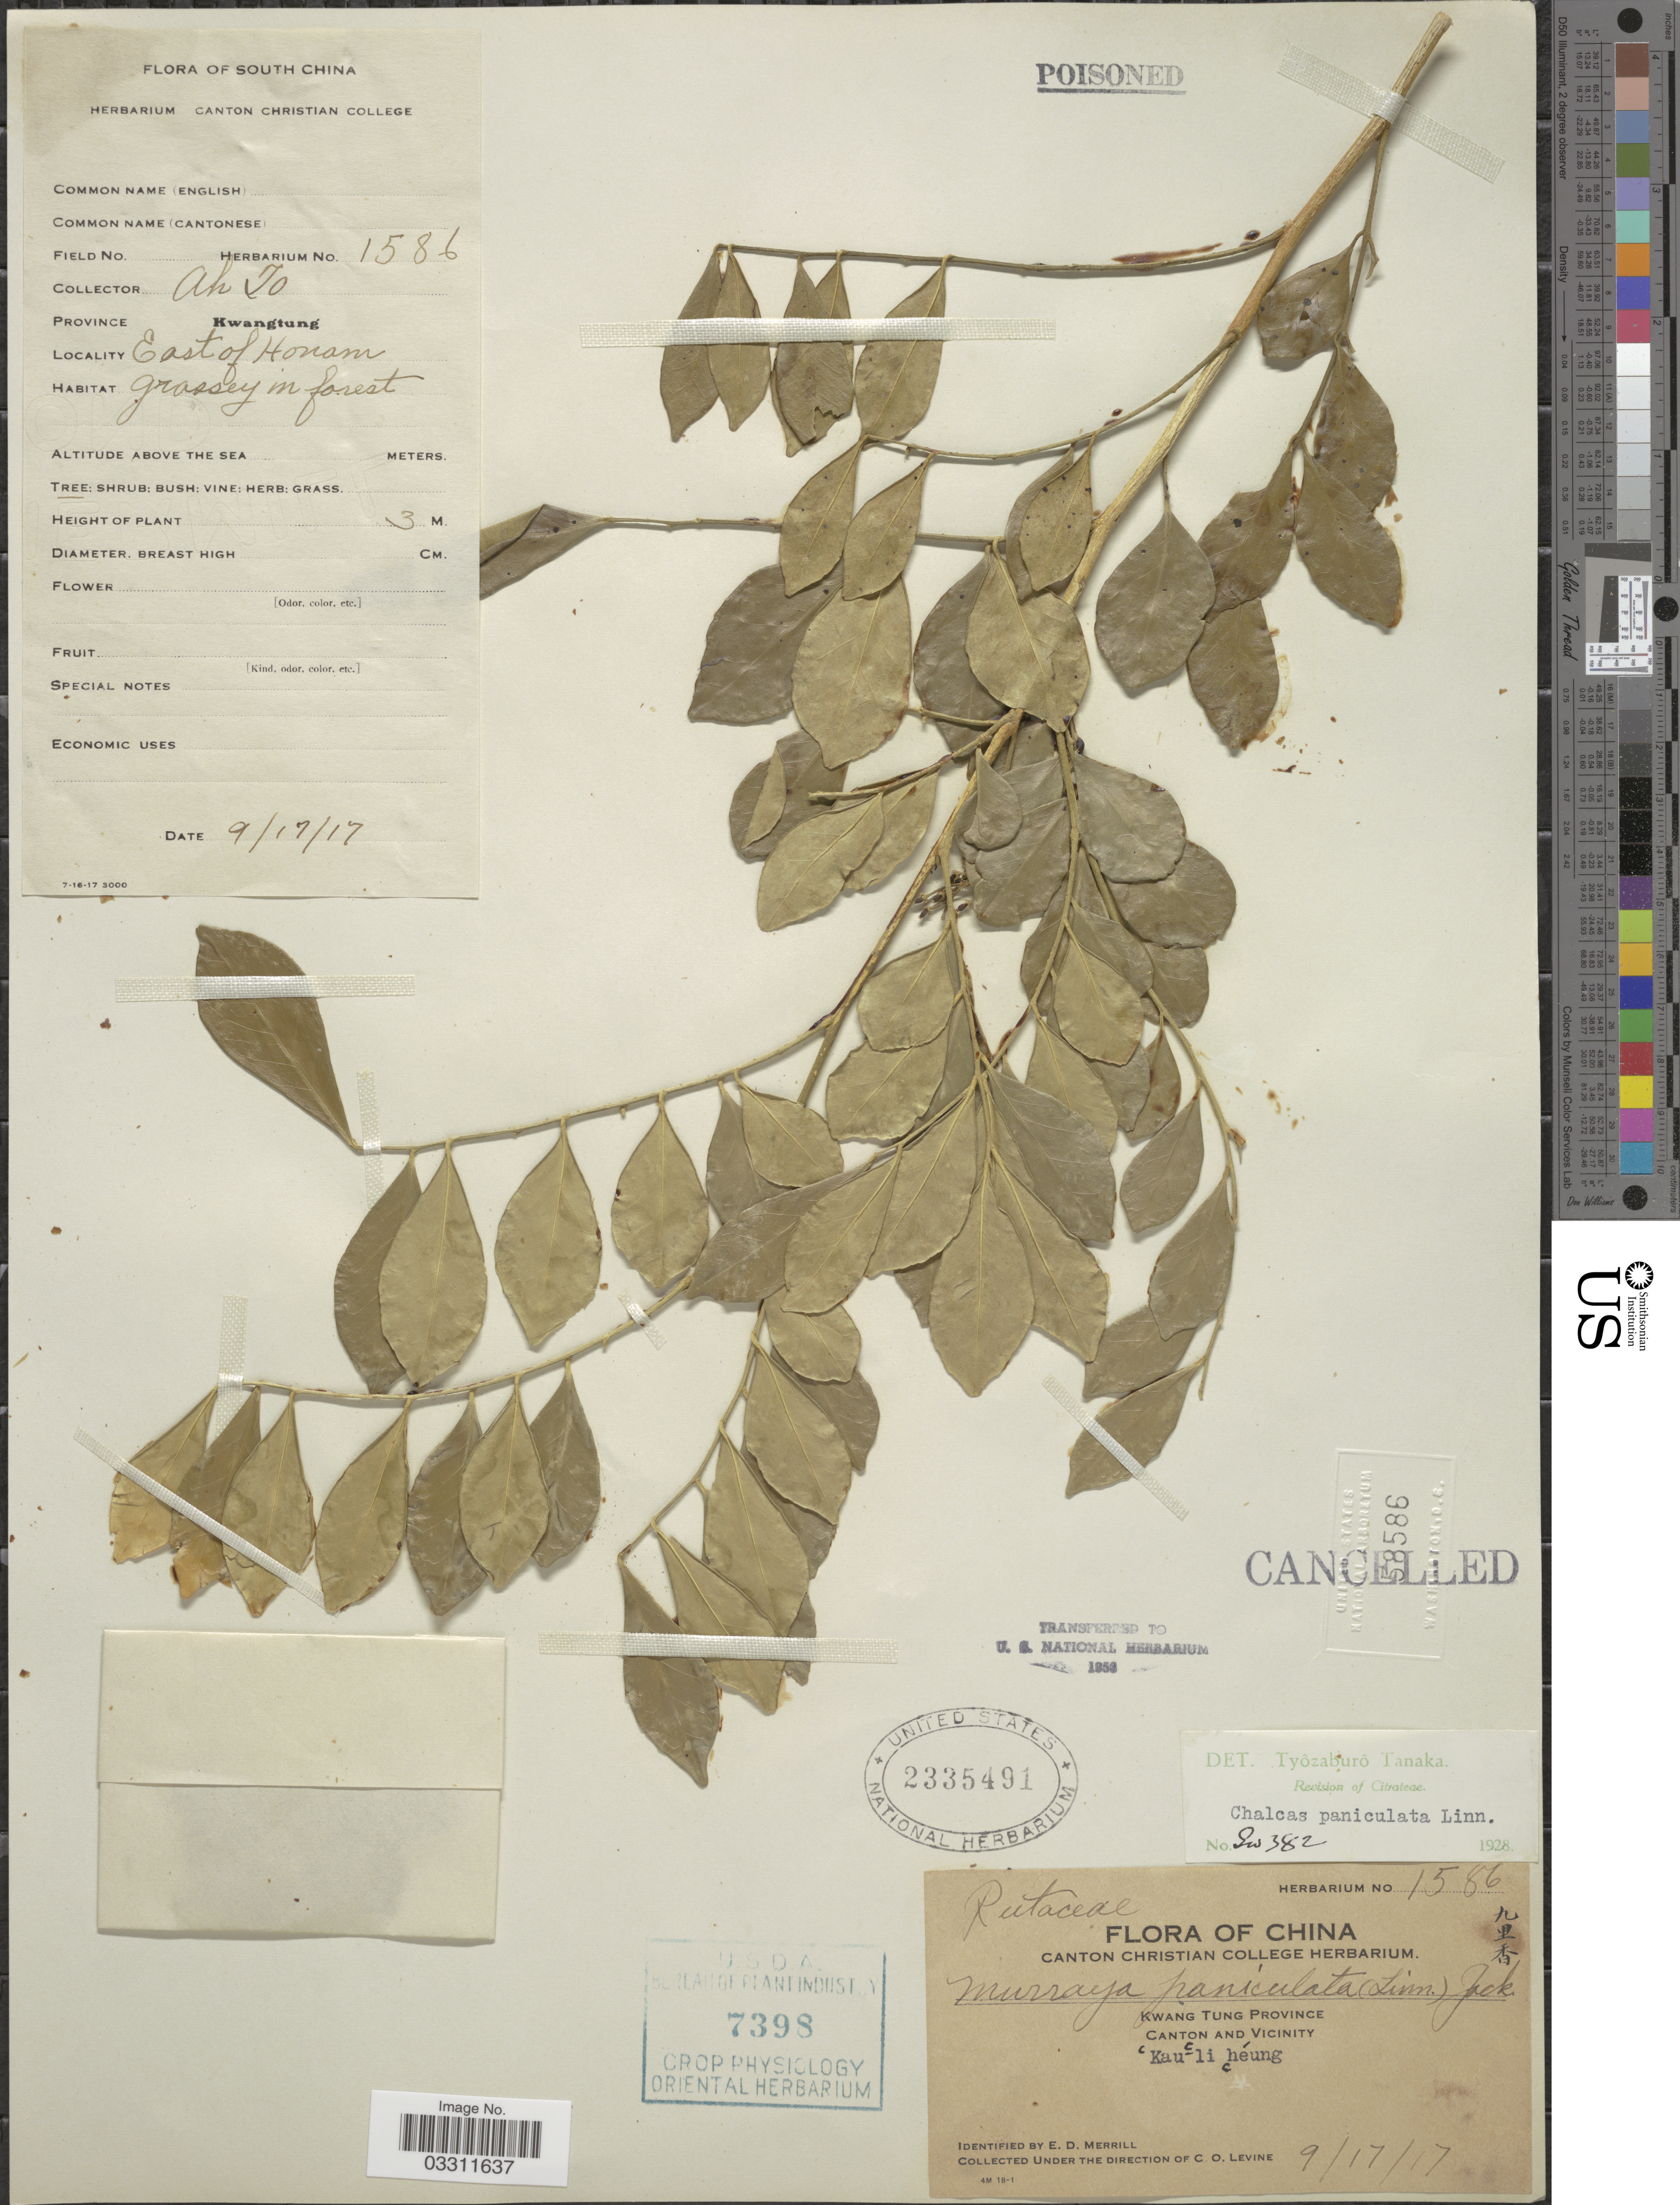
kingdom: Plantae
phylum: Tracheophyta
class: Magnoliopsida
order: Sapindales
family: Rutaceae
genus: Murraya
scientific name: Murraya paniculata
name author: (L.) Jack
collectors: Ah To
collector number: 1586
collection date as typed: Transcribed d/m/y: 17/9/17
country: China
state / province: Guangdong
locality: South China. Province Kwangtung. East of Honam. Canton and Vicinity. Kaucli Chéung.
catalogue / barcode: US 2335491